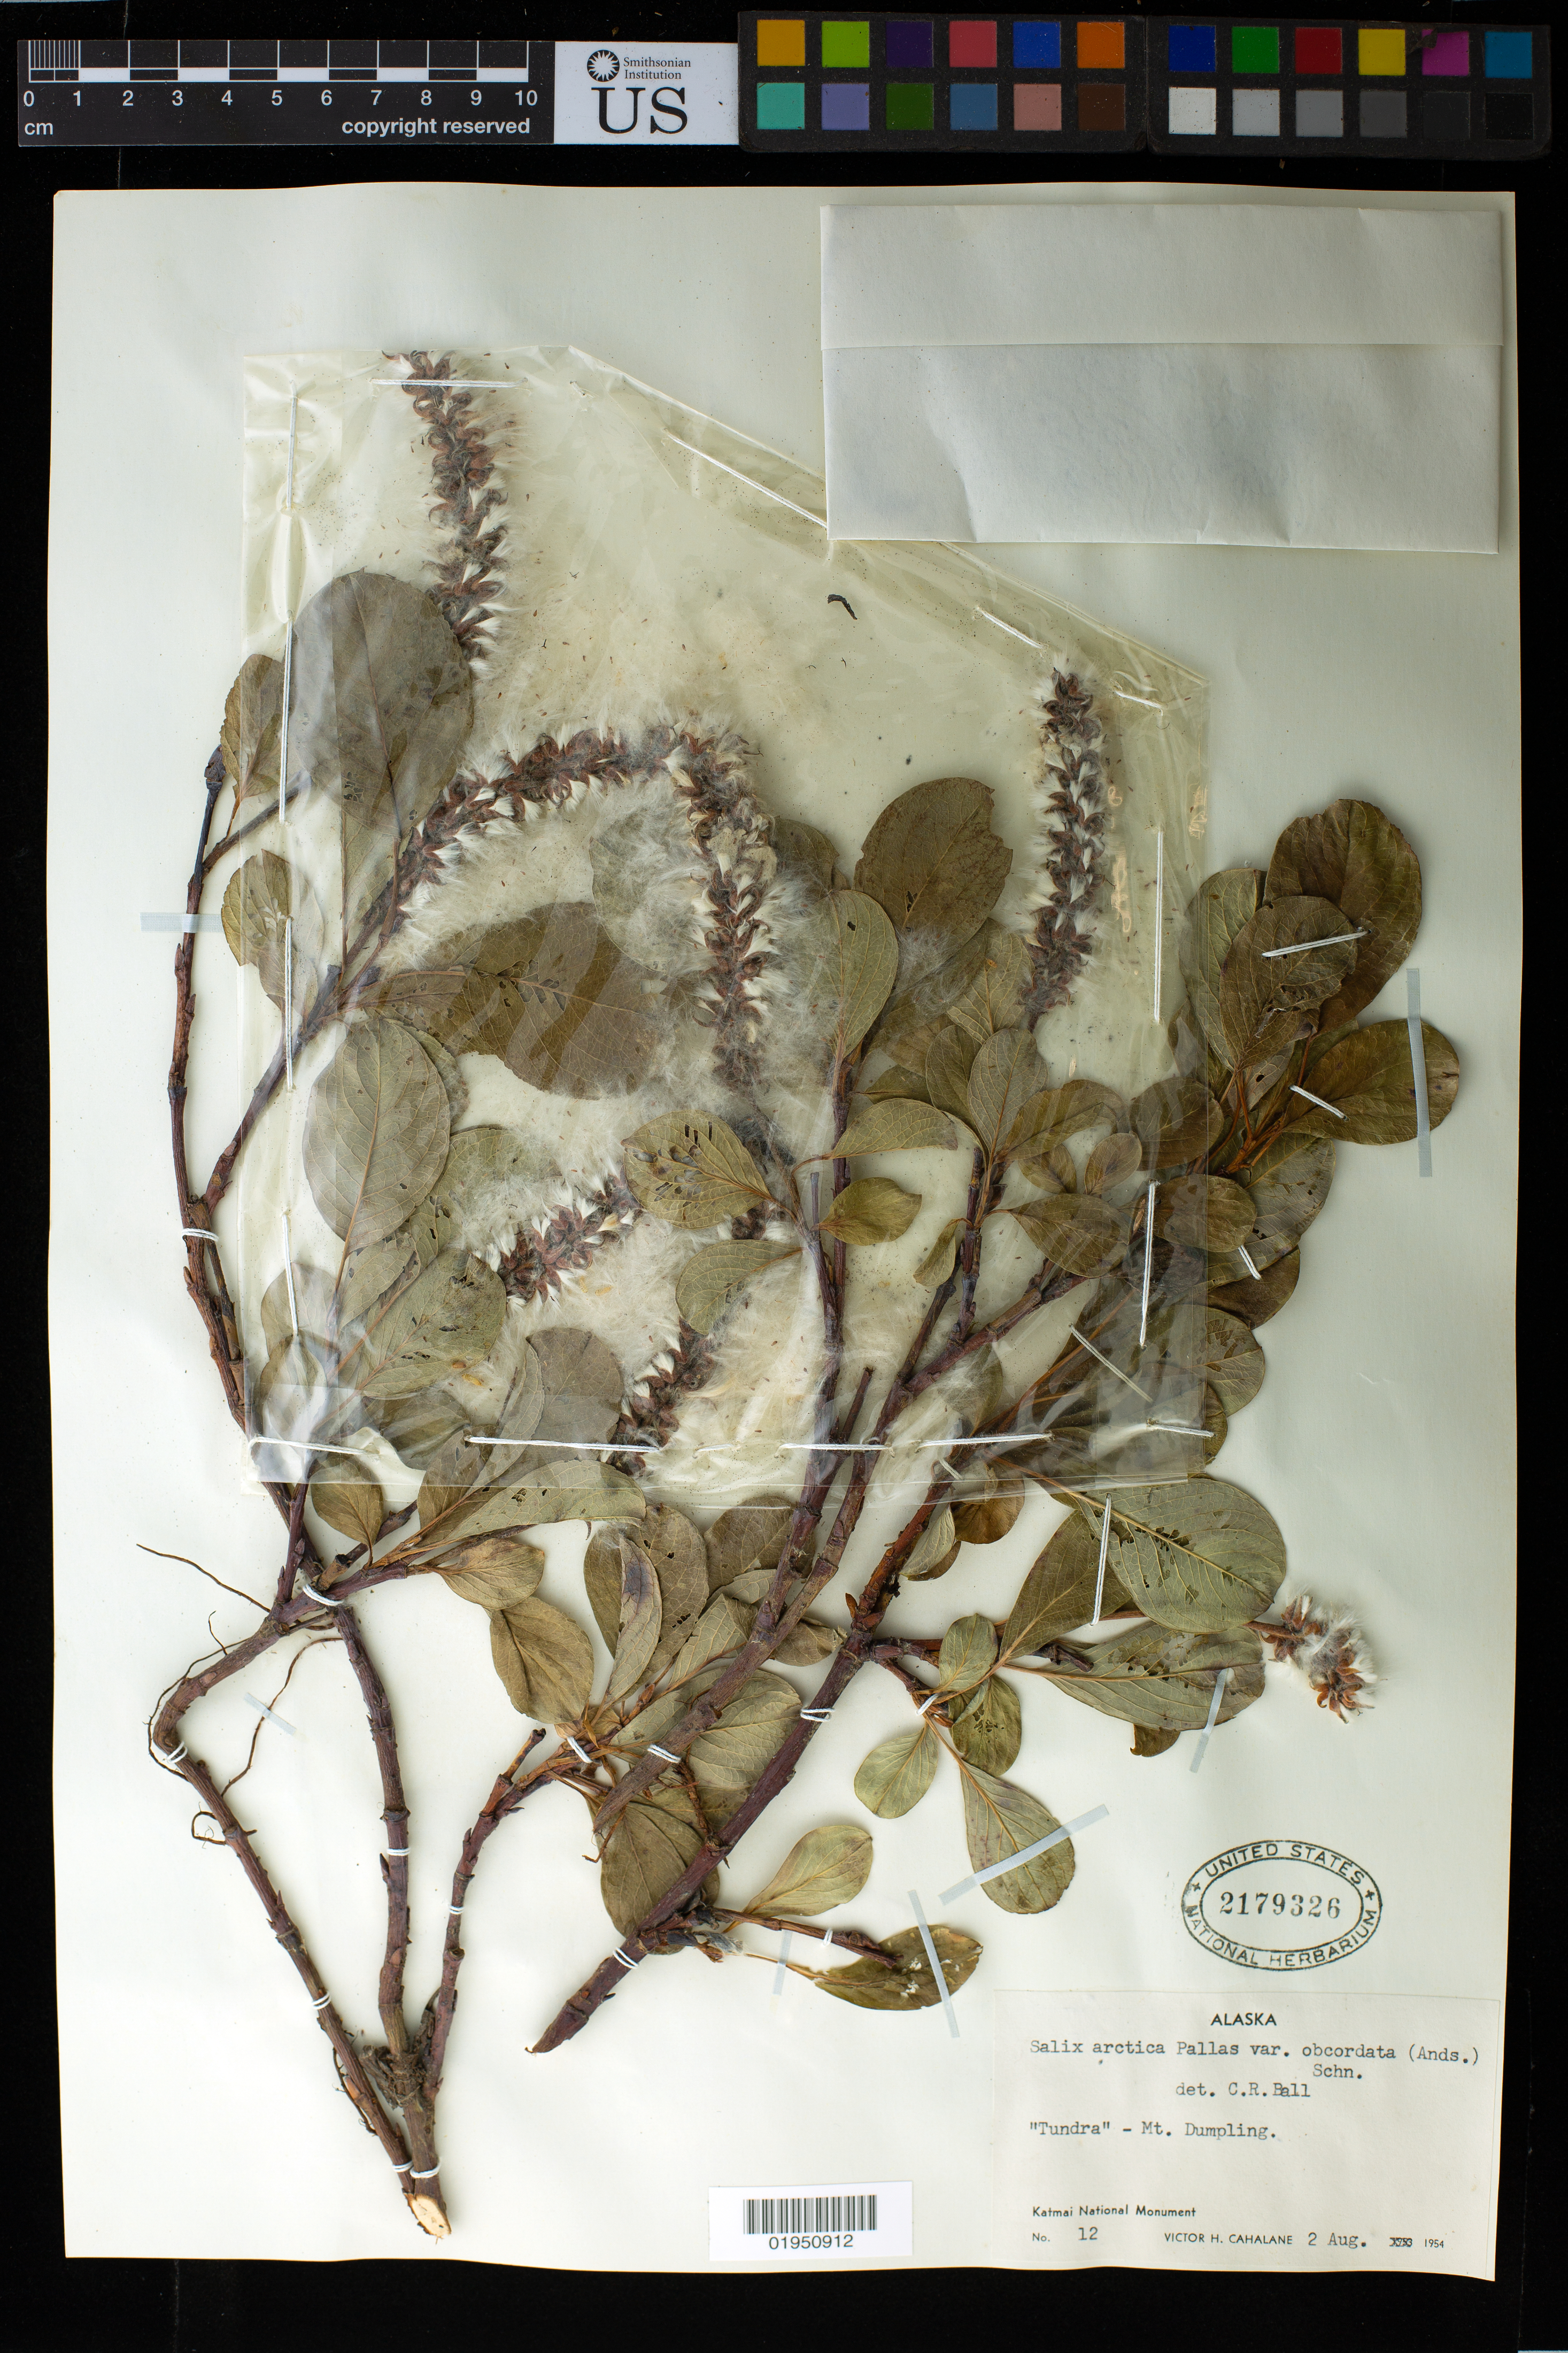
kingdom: Plantae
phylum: Tracheophyta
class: Magnoliopsida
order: Malpighiales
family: Salicaceae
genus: Salix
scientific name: Salix arctica var. obcordata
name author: (Andersson) Rydb.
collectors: V. Cahalane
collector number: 12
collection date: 1954-08-02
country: United States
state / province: Alaska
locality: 'Tundra' - Mt Dumpling, Katmai National Monument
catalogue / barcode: US 2179326